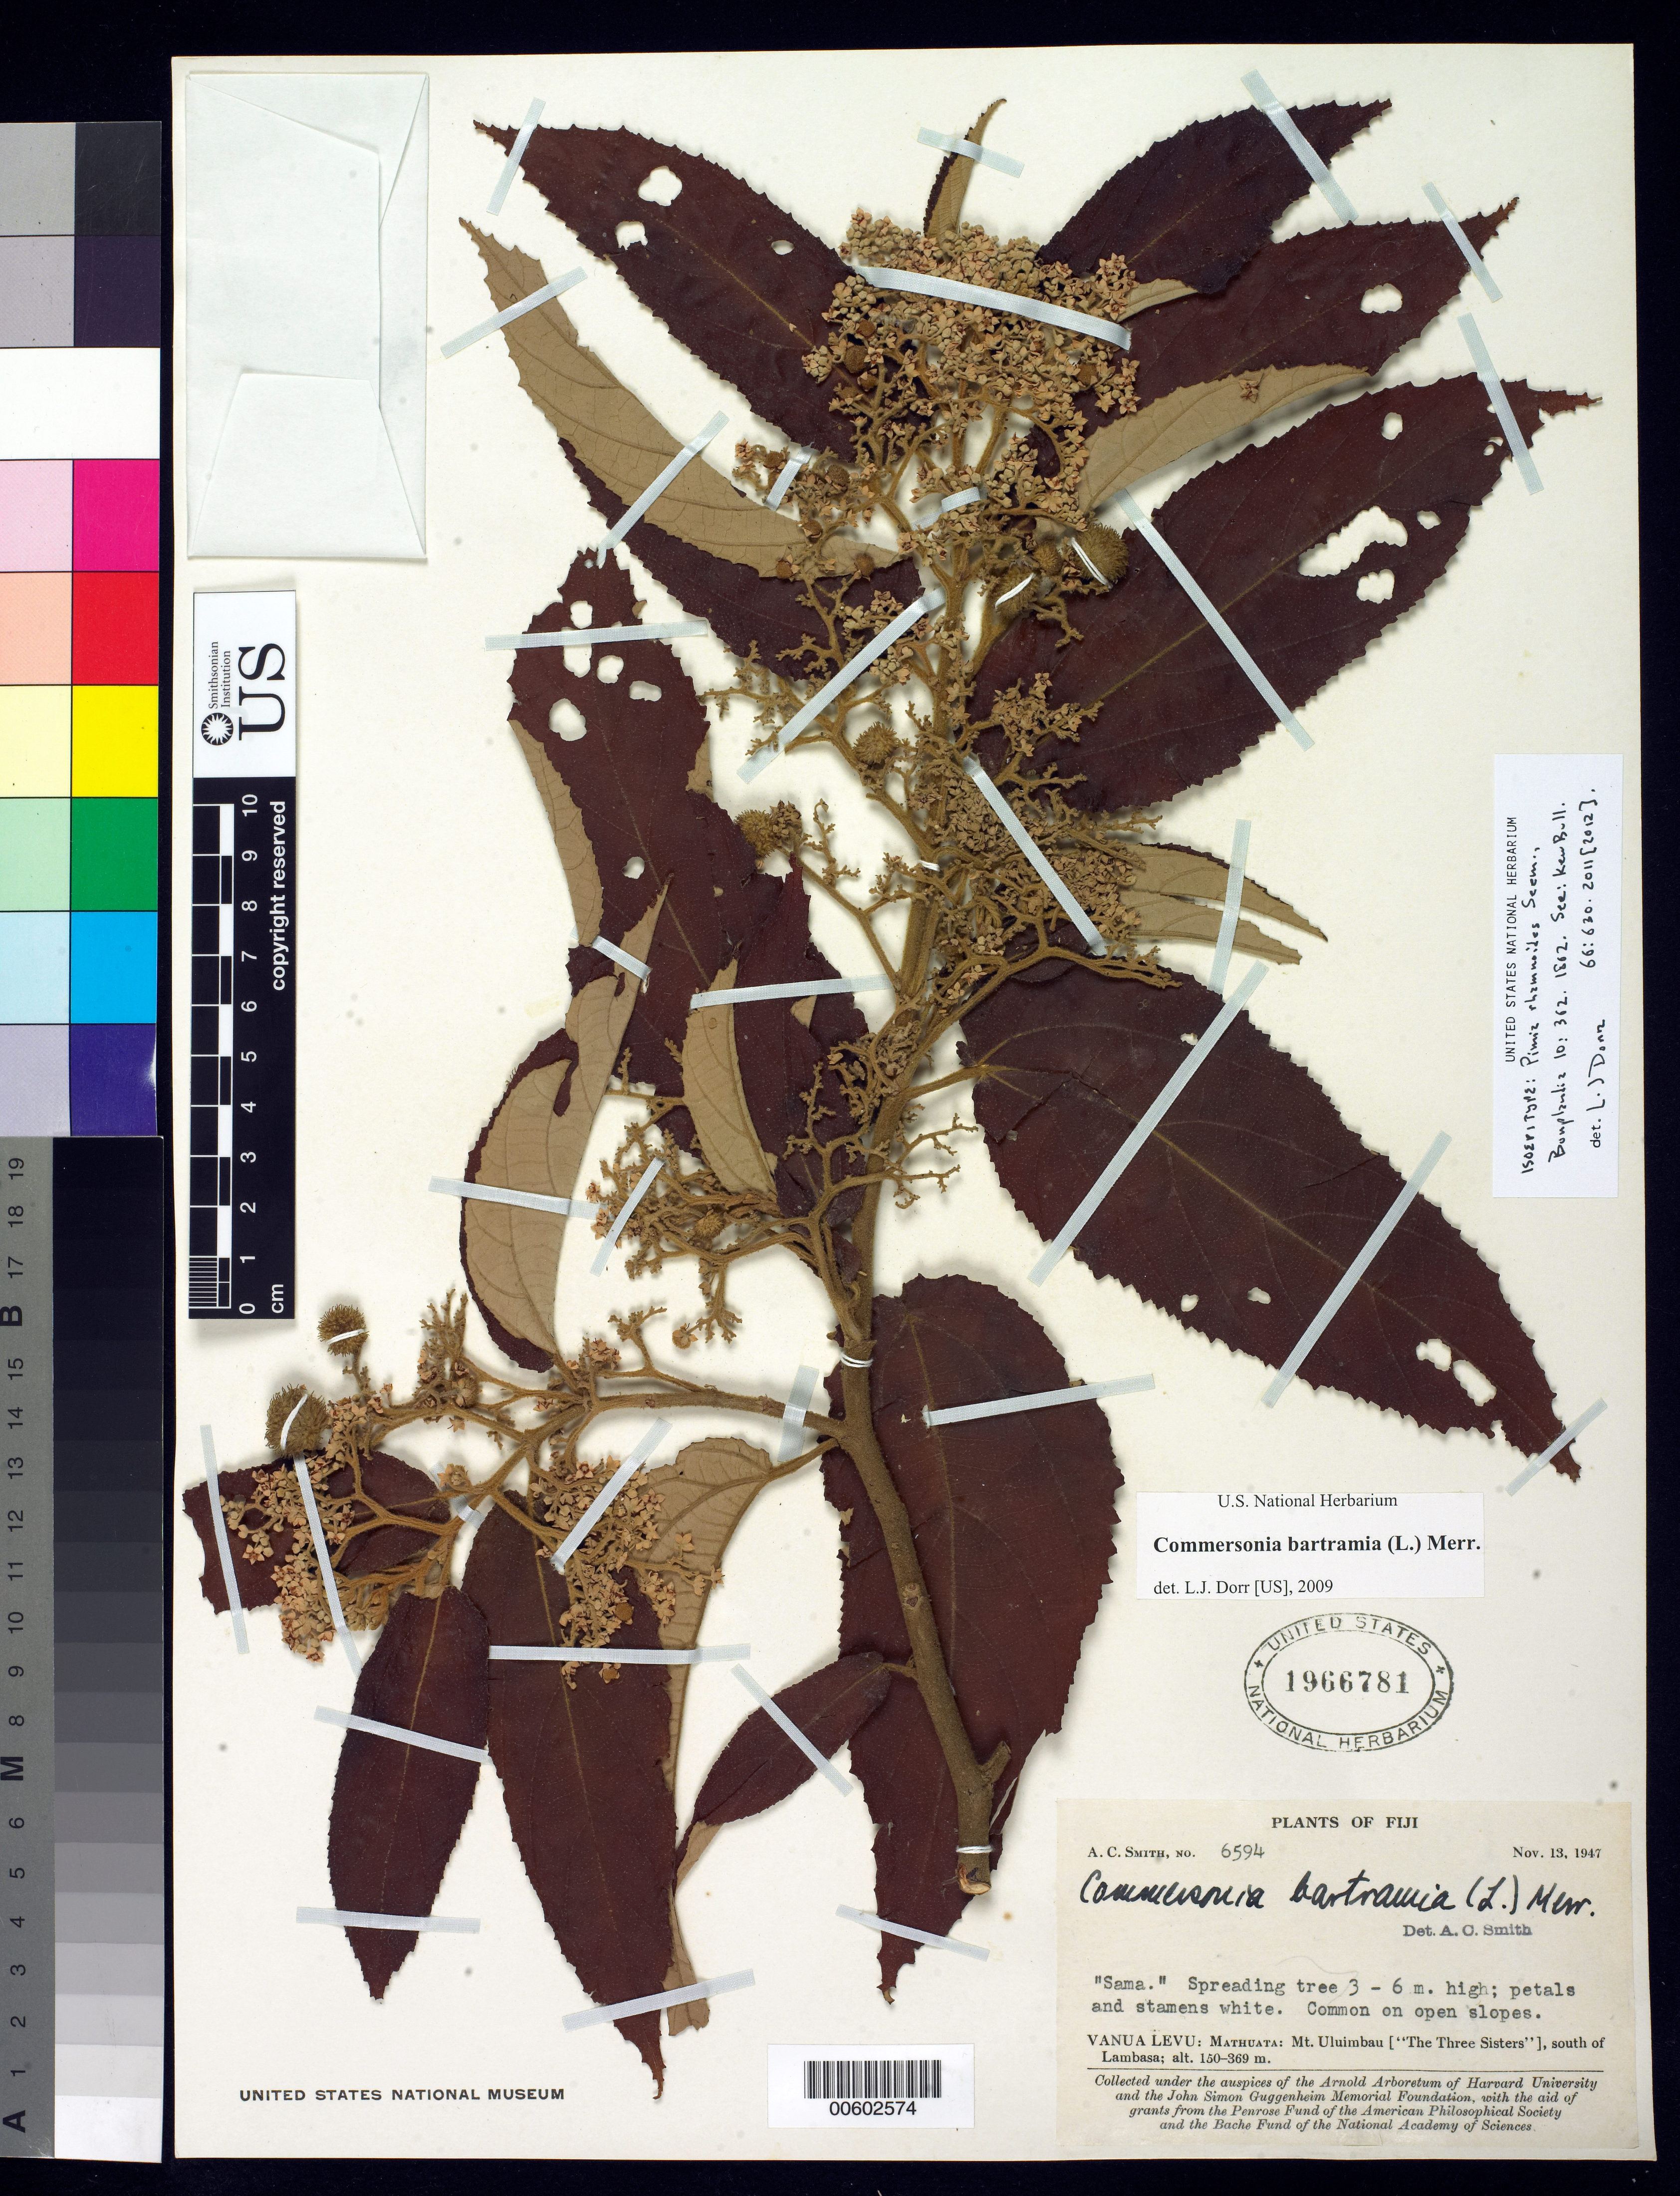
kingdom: Plantae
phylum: Tracheophyta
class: Magnoliopsida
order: Malvales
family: Malvaceae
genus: Pimia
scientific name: Pimia rhamnoides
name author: Seem.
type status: Isoepitype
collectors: A. C. Smith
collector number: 6594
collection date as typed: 13 Nov 1947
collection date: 1947-11-13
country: Fiji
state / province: Northern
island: Macuata-i-wai [Mathuata-i-wai]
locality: Vanua Levu: Mathuata: Mt. Uluimbau ("The Three Sisters"), south of Lambasa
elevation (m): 150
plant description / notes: Common name: Sama; US, A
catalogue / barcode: US 1966781